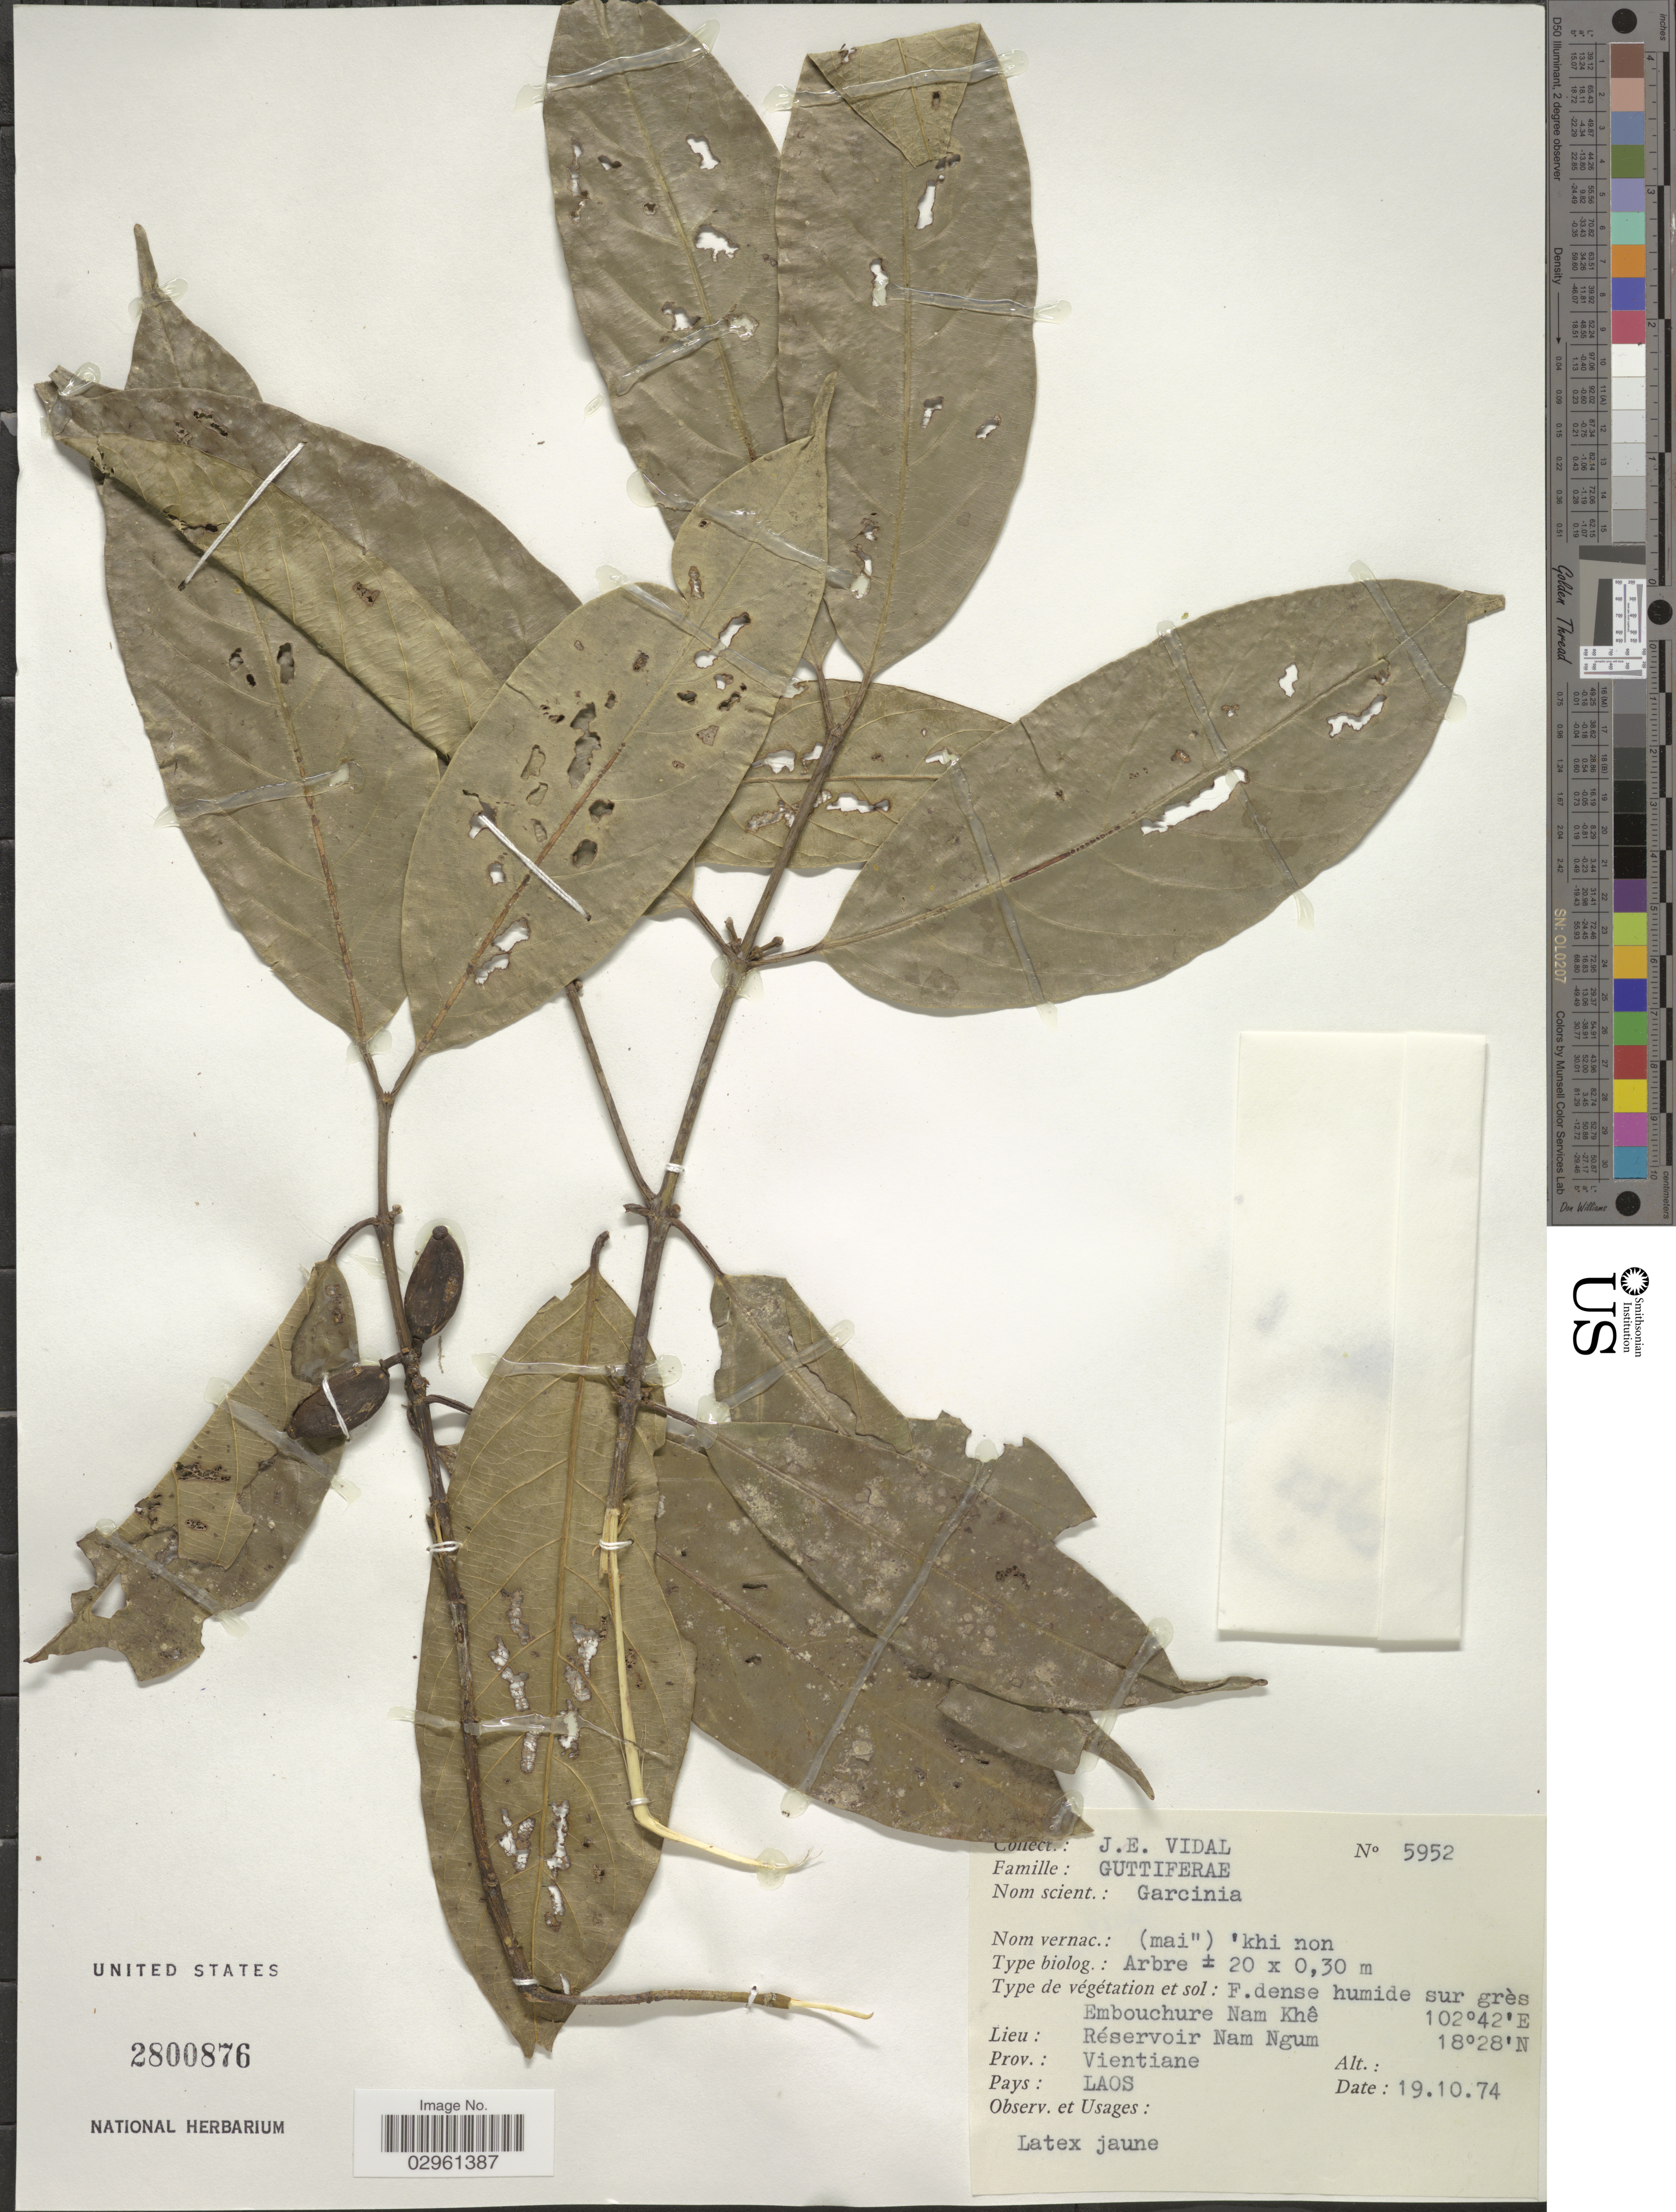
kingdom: Plantae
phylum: Tracheophyta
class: Magnoliopsida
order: Malpighiales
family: Clusiaceae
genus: Garcinia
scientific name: Garcinia sp.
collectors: J. E. Vidal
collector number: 5952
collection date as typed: Transcribed d/m/y: 19/10/74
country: Laos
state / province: Viangchan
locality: Embouchure Nam Khê, Réservoir Nam Ngum. Prov.: Vientiane.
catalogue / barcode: US 2800876